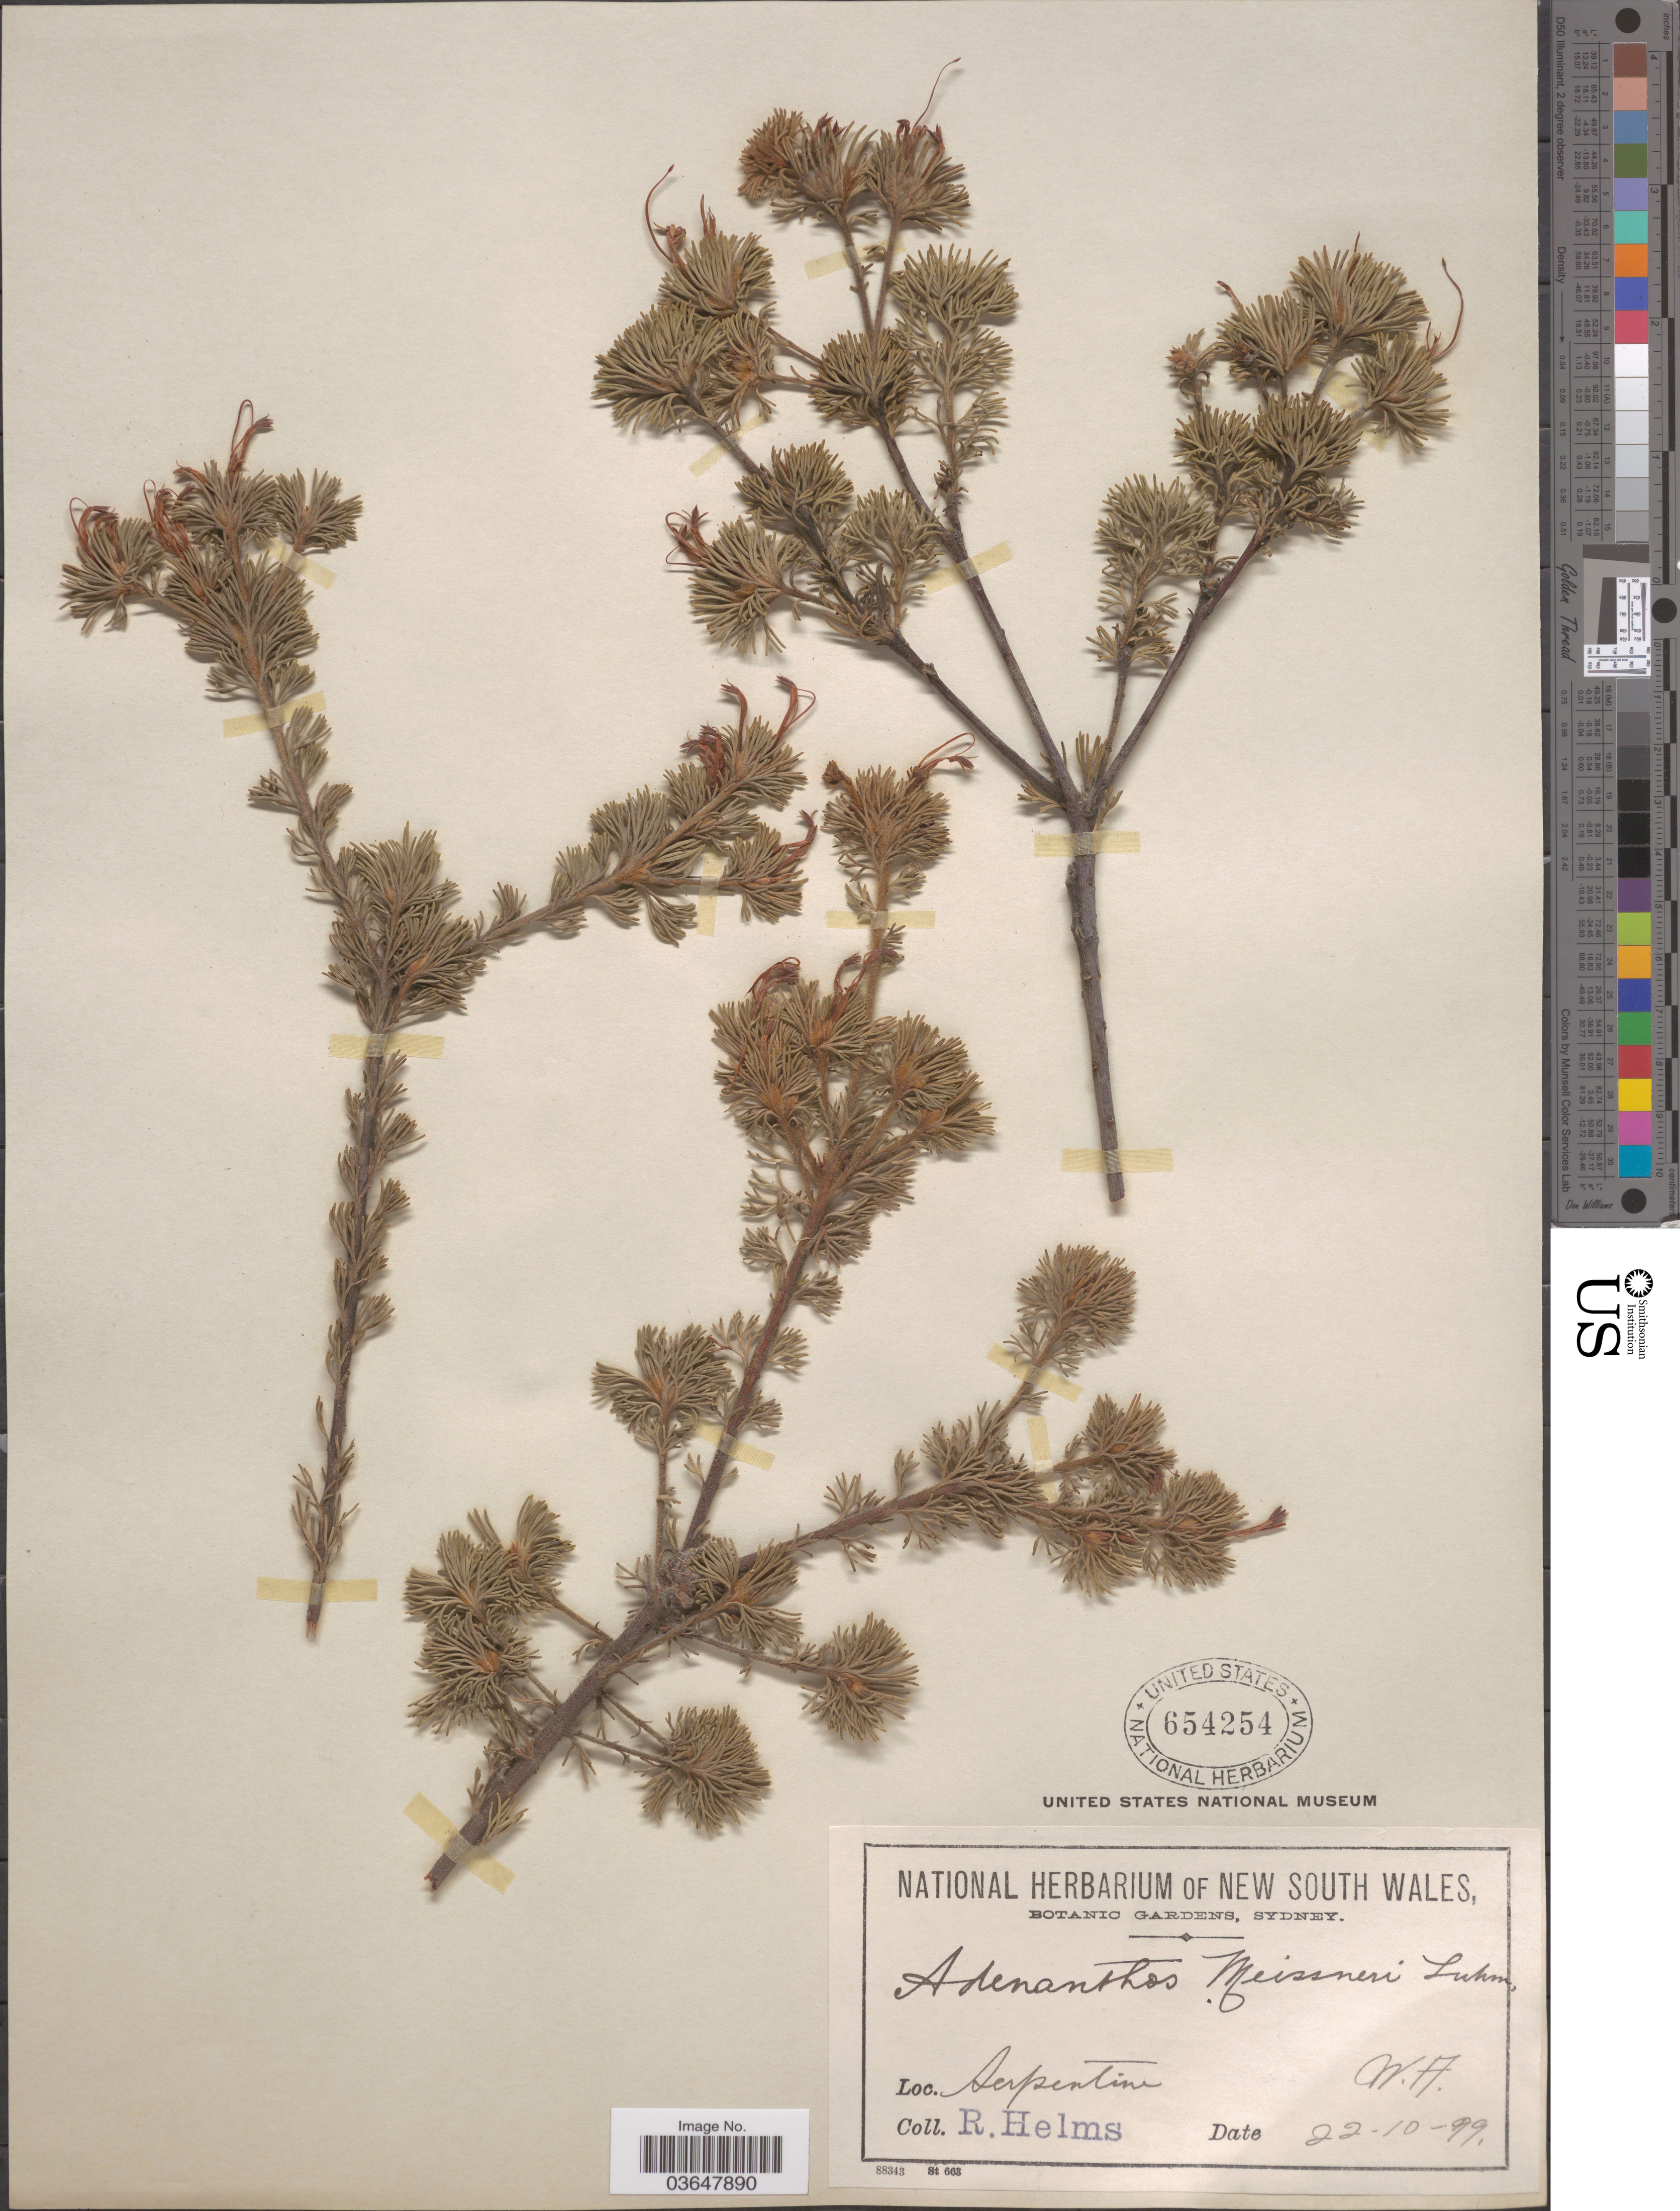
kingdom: Plantae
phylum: Tracheophyta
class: Magnoliopsida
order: Proteales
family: Proteaceae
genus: Adenanthos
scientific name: Adenanthos meissneri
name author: Lehm.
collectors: R. Helms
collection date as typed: Transcribed d/m/y: 22/10/99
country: Australia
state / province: Western Australia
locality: Serpentine.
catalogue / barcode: US 654254